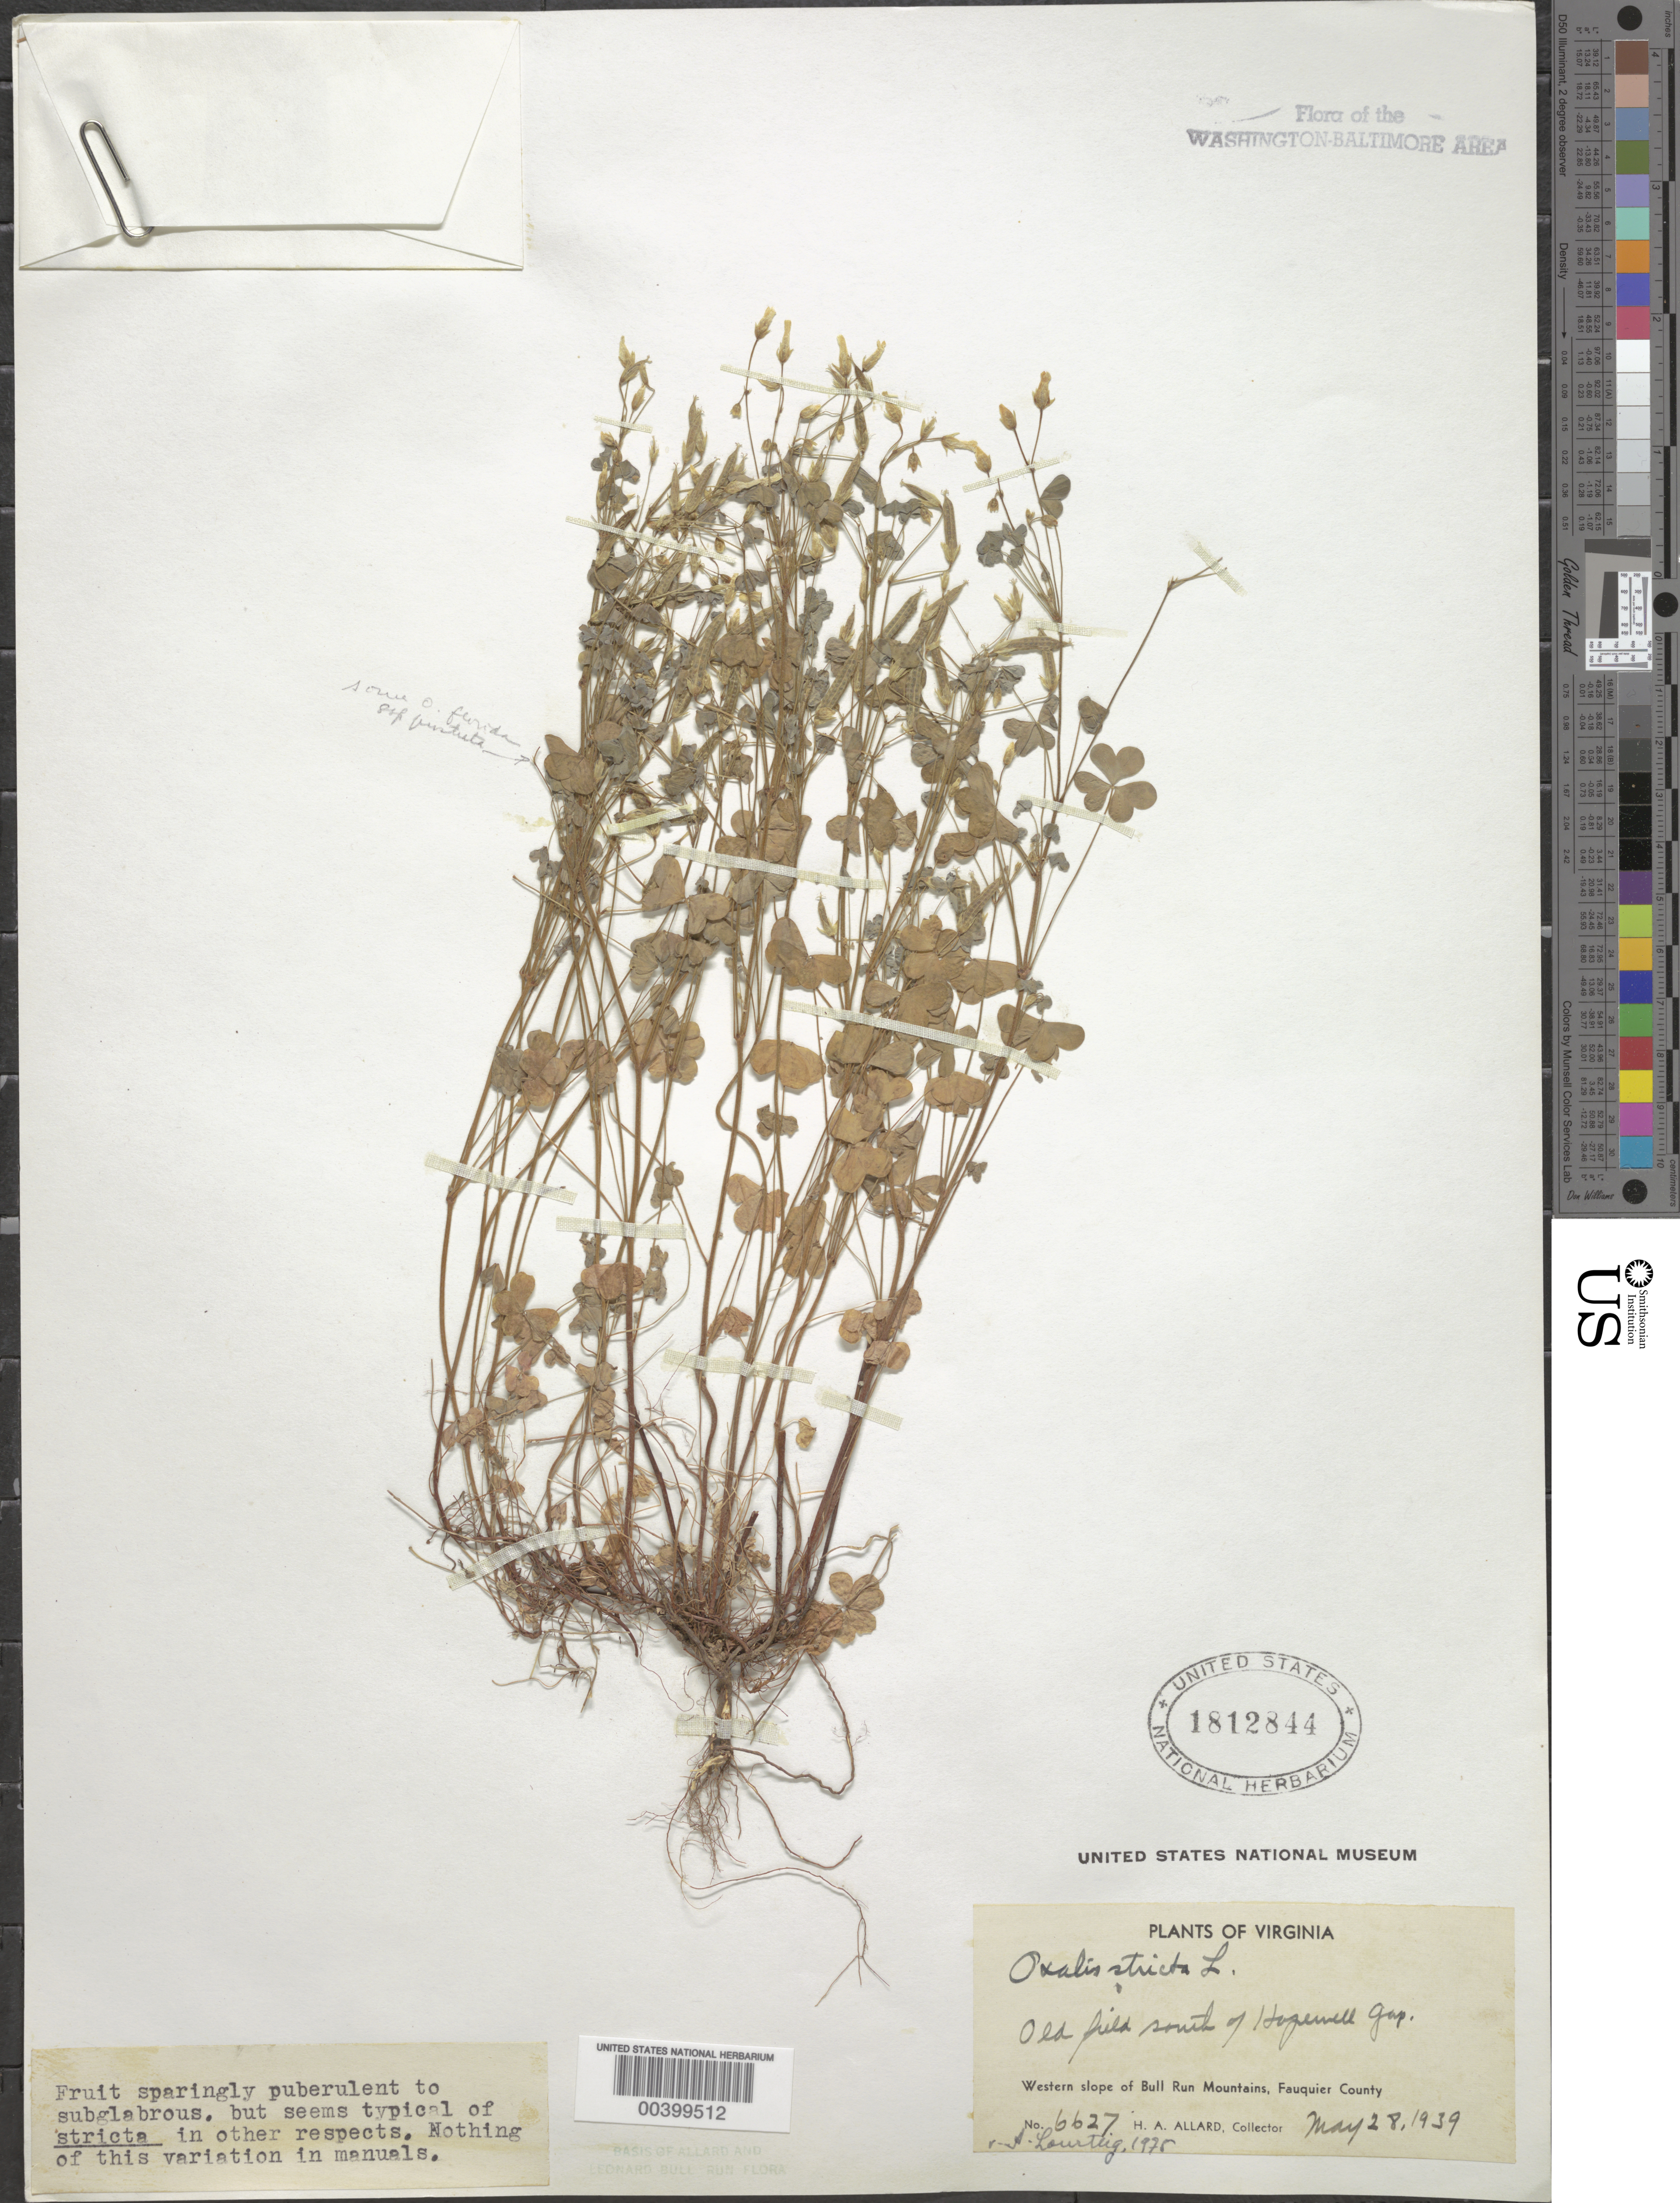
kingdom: Plantae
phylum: Tracheophyta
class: Magnoliopsida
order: Oxalidales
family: Oxalidaceae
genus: Oxalis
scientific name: Oxalis stricta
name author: L.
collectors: H. A. Allard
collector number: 6627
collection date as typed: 28 May 1939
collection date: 1939-05-28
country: United States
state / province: Virginia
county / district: Fauquier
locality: South of Hopewell Gap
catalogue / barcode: US 1812844